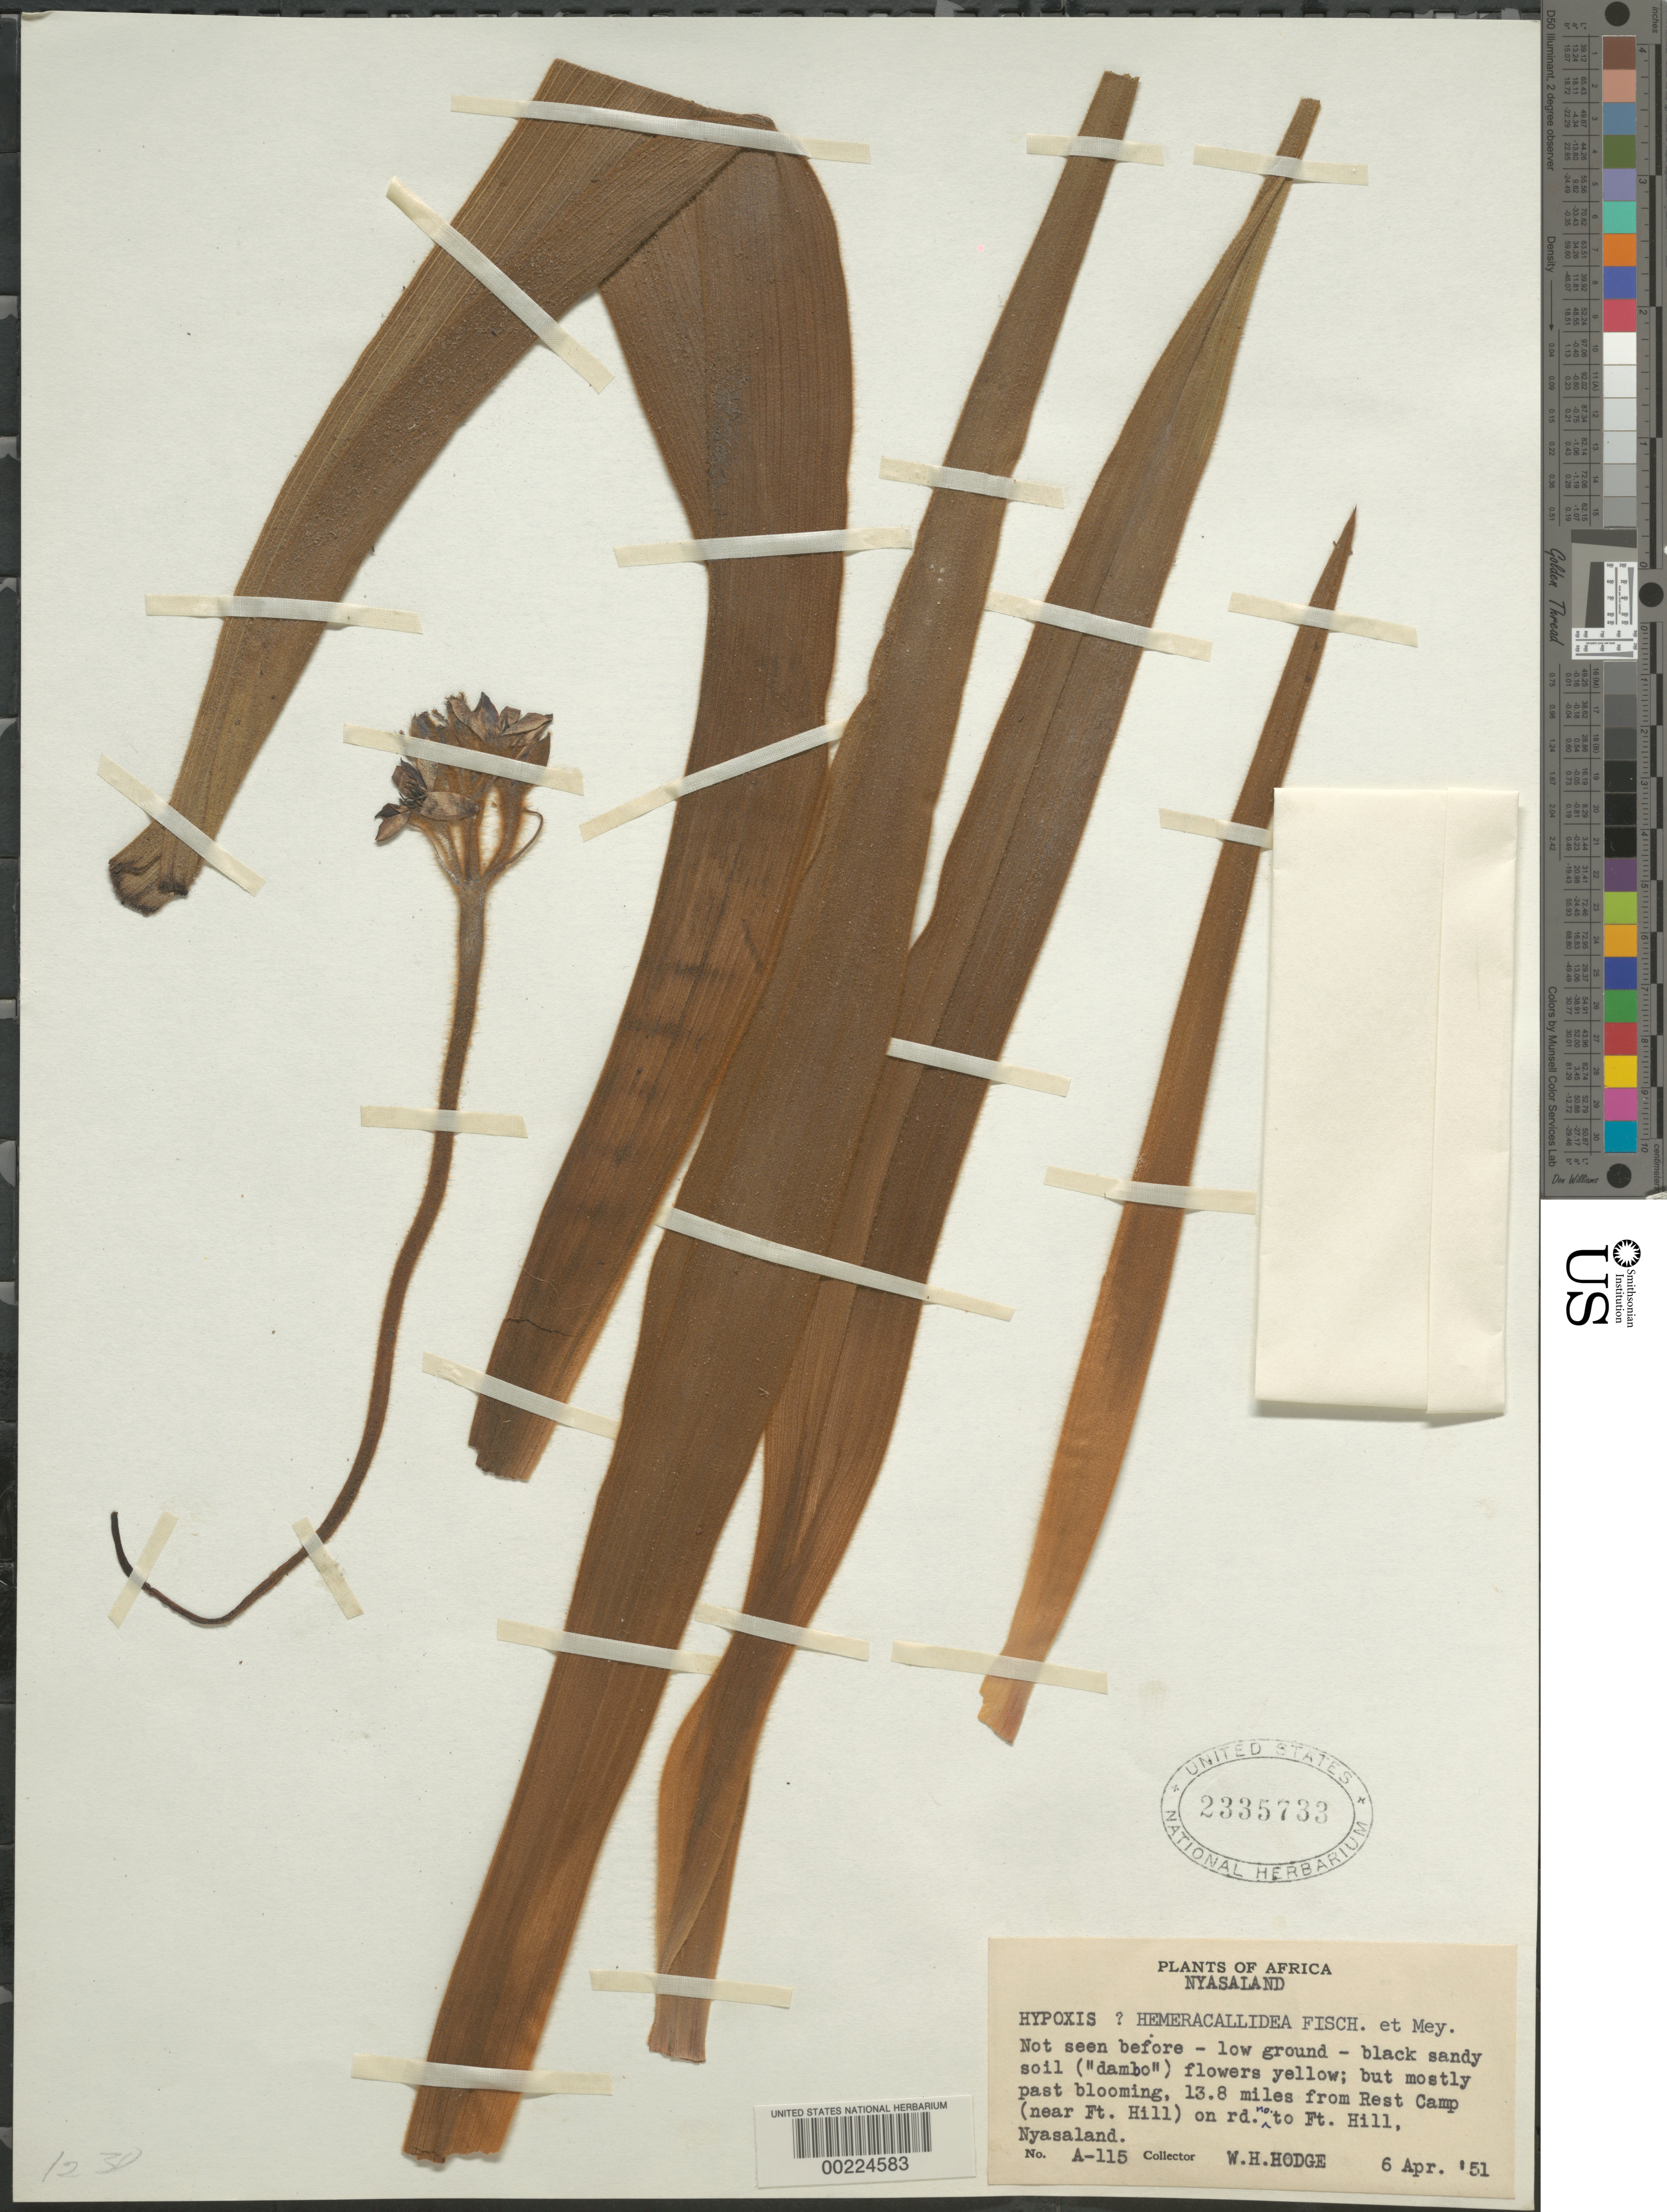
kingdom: Plantae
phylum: Tracheophyta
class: Liliopsida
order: Asparagales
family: Hypoxidaceae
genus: Hypoxis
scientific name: Hypoxis hemerocallidea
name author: Fisch. et al.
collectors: W. Hodge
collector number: A-115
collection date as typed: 06 Apr 1951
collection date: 1951-04-06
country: Malawi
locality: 13.8 mi from rest camp (near ft. hill) on road to ft. hill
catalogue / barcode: US 2335733